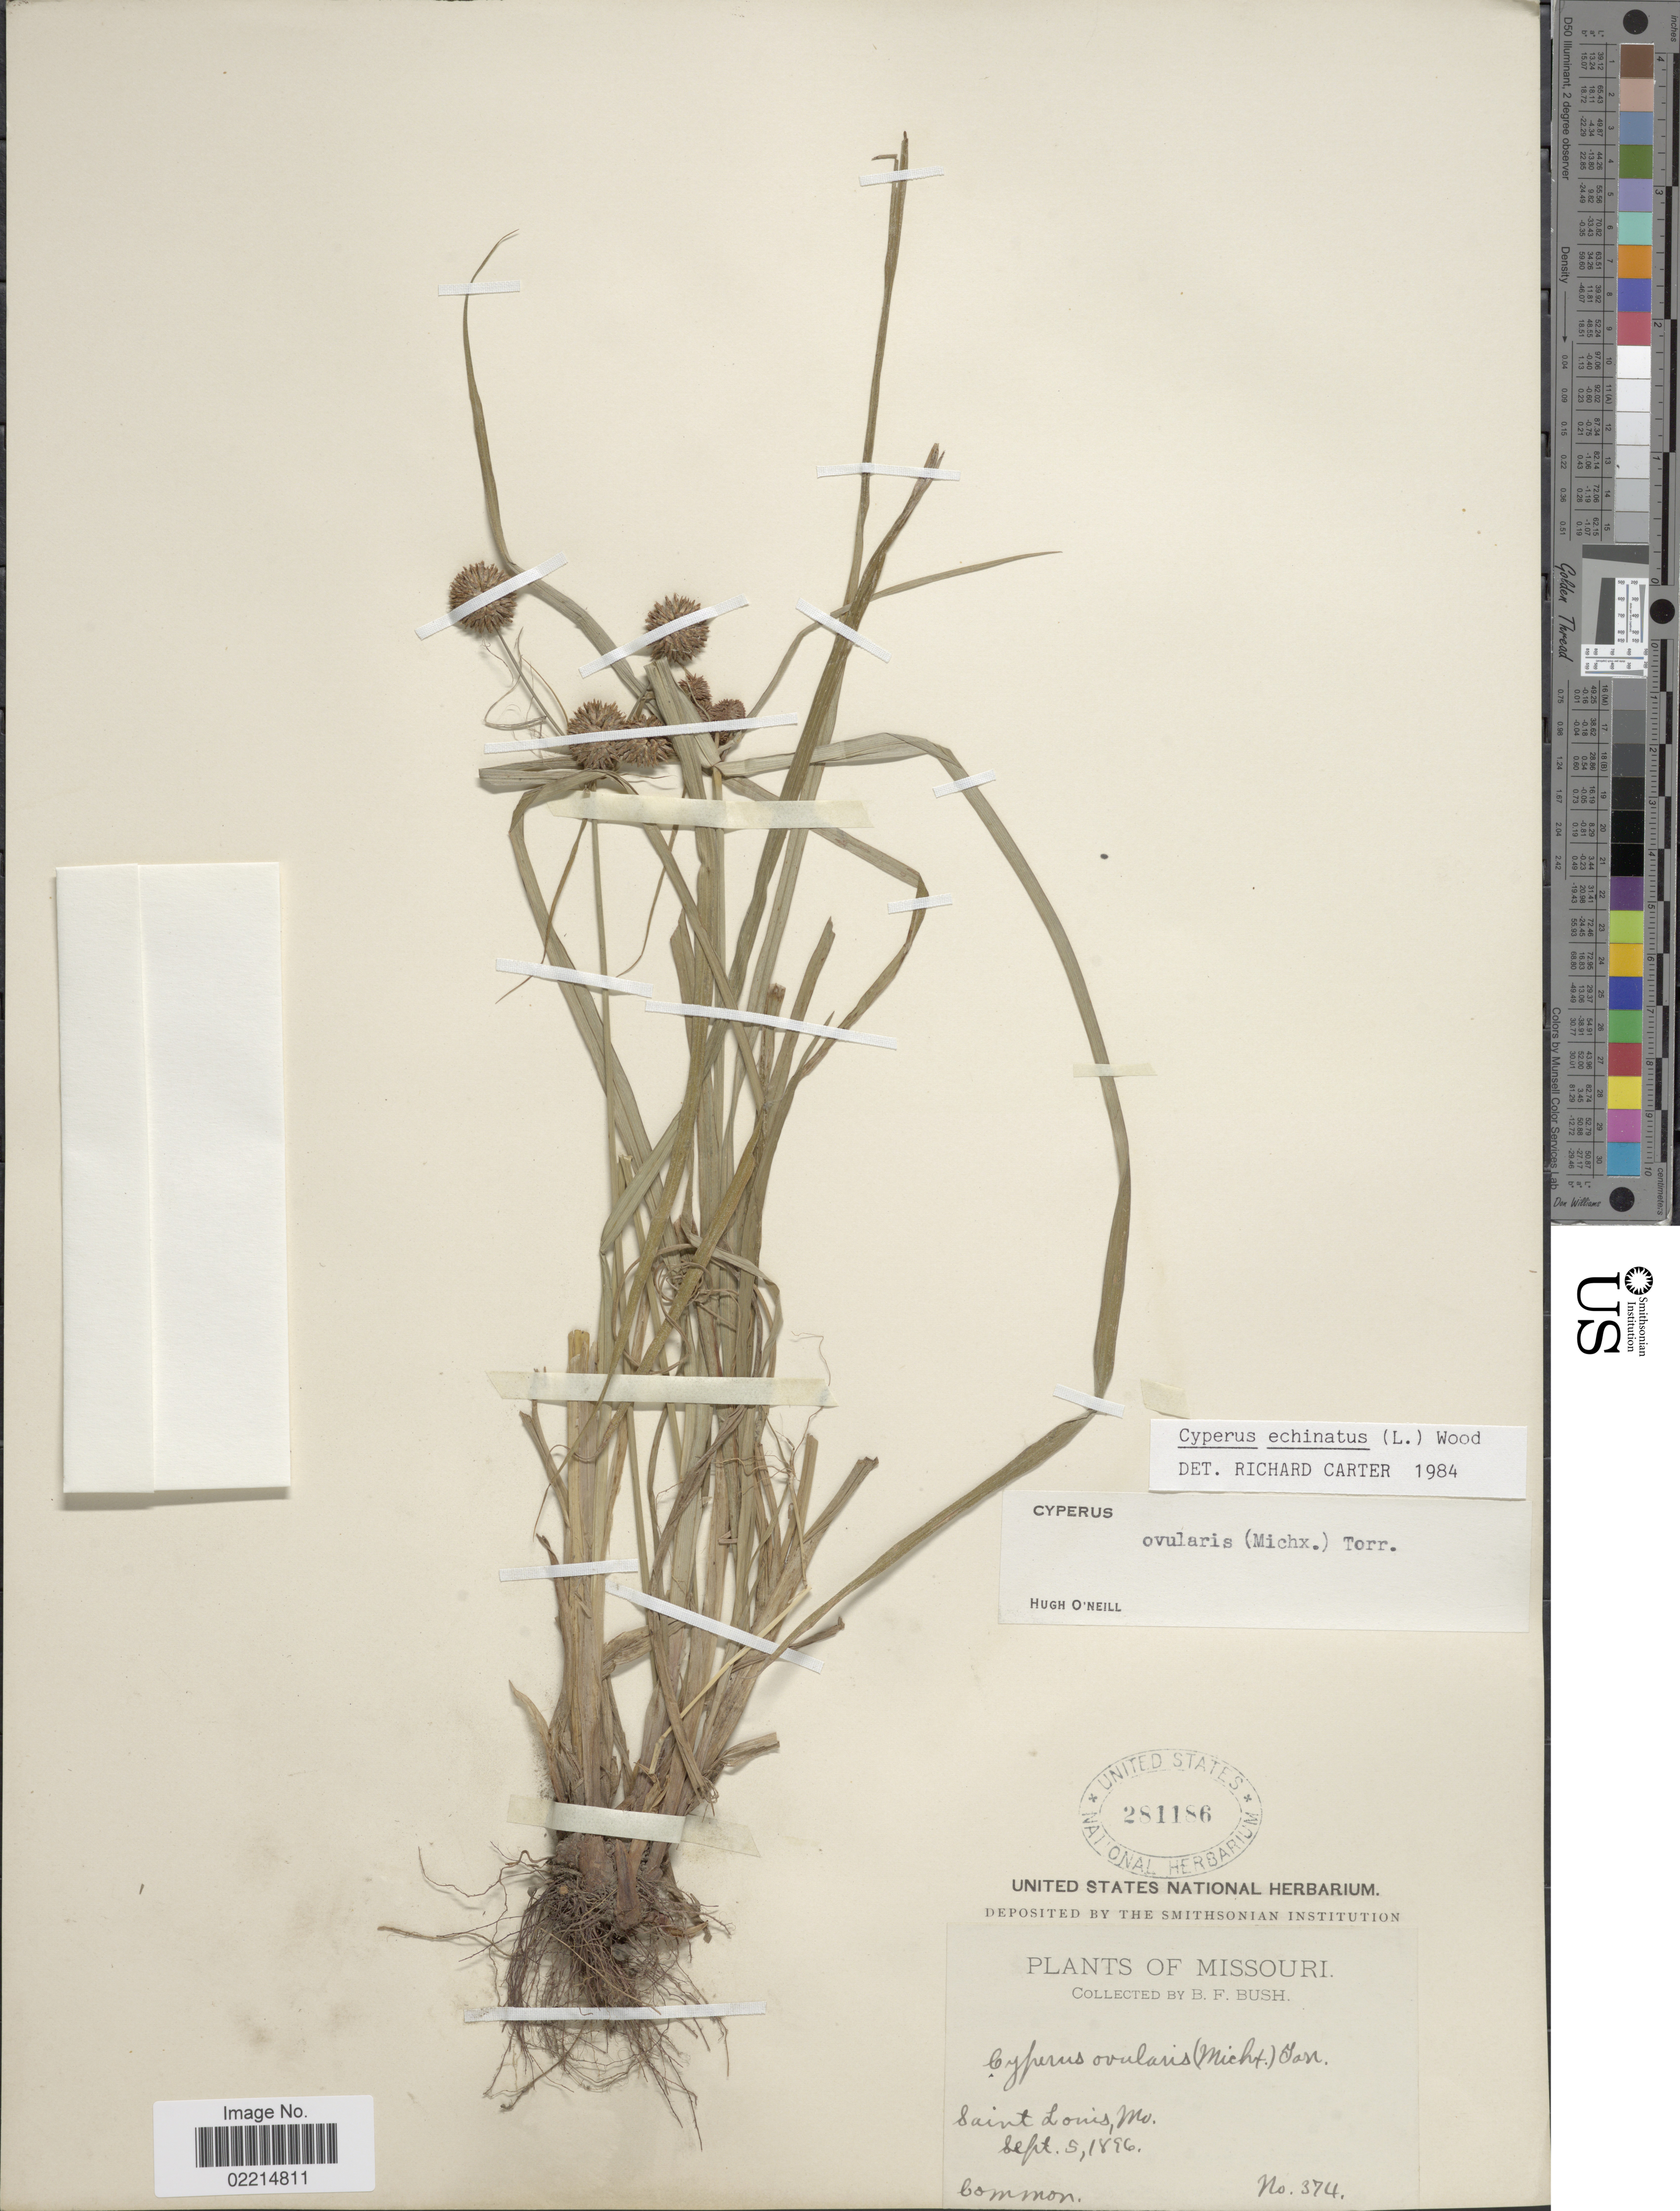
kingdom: Plantae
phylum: Tracheophyta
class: Liliopsida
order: Poales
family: Cyperaceae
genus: Cyperus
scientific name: Cyperus echinatus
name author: (L.) Alph. Wood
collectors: B. F. Bush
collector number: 374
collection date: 1896-09-05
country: United States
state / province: Missouri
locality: SaintLouis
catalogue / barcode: US 281186